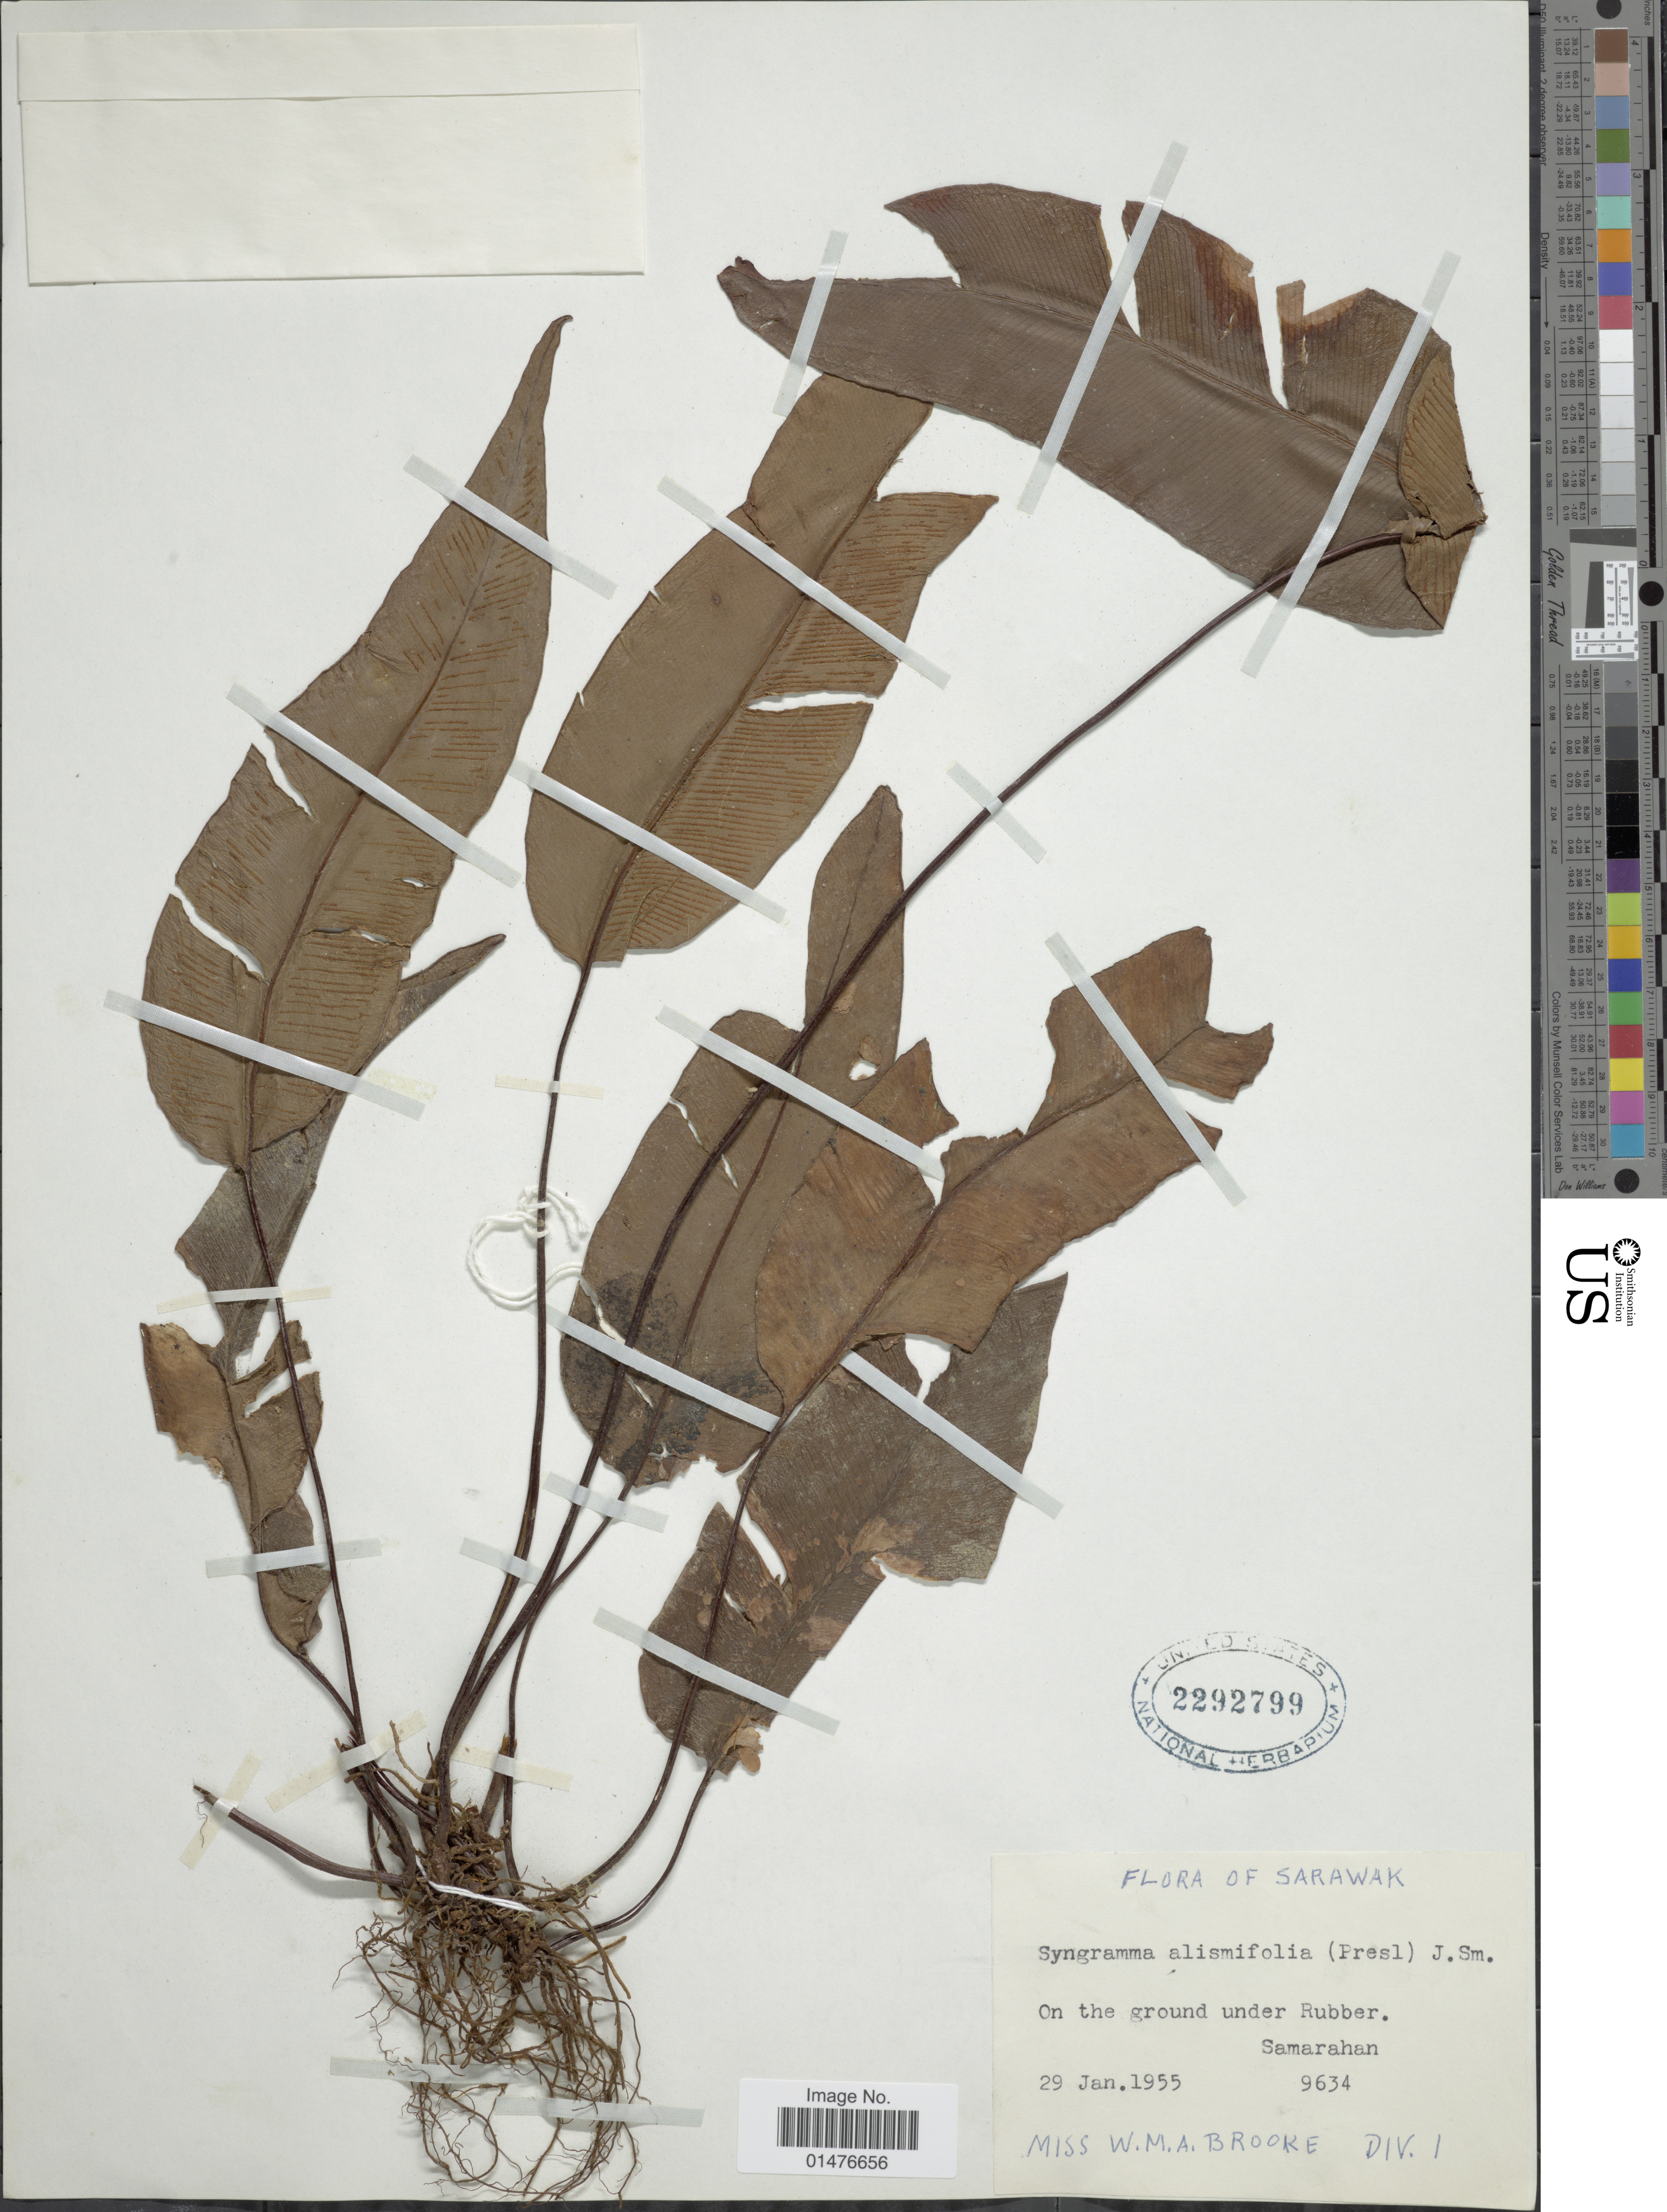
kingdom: Plantae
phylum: Tracheophyta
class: Polypodiopsida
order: Polypodiales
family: Pteridaceae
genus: Syngramma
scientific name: Syngramma alismifolia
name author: (C. Presl) J. Sm.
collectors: W. Brooke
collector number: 9634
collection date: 1955-01-29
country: Malaysia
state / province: Sarawak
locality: On the ground under Rubber, Samarahan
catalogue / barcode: US 2292799